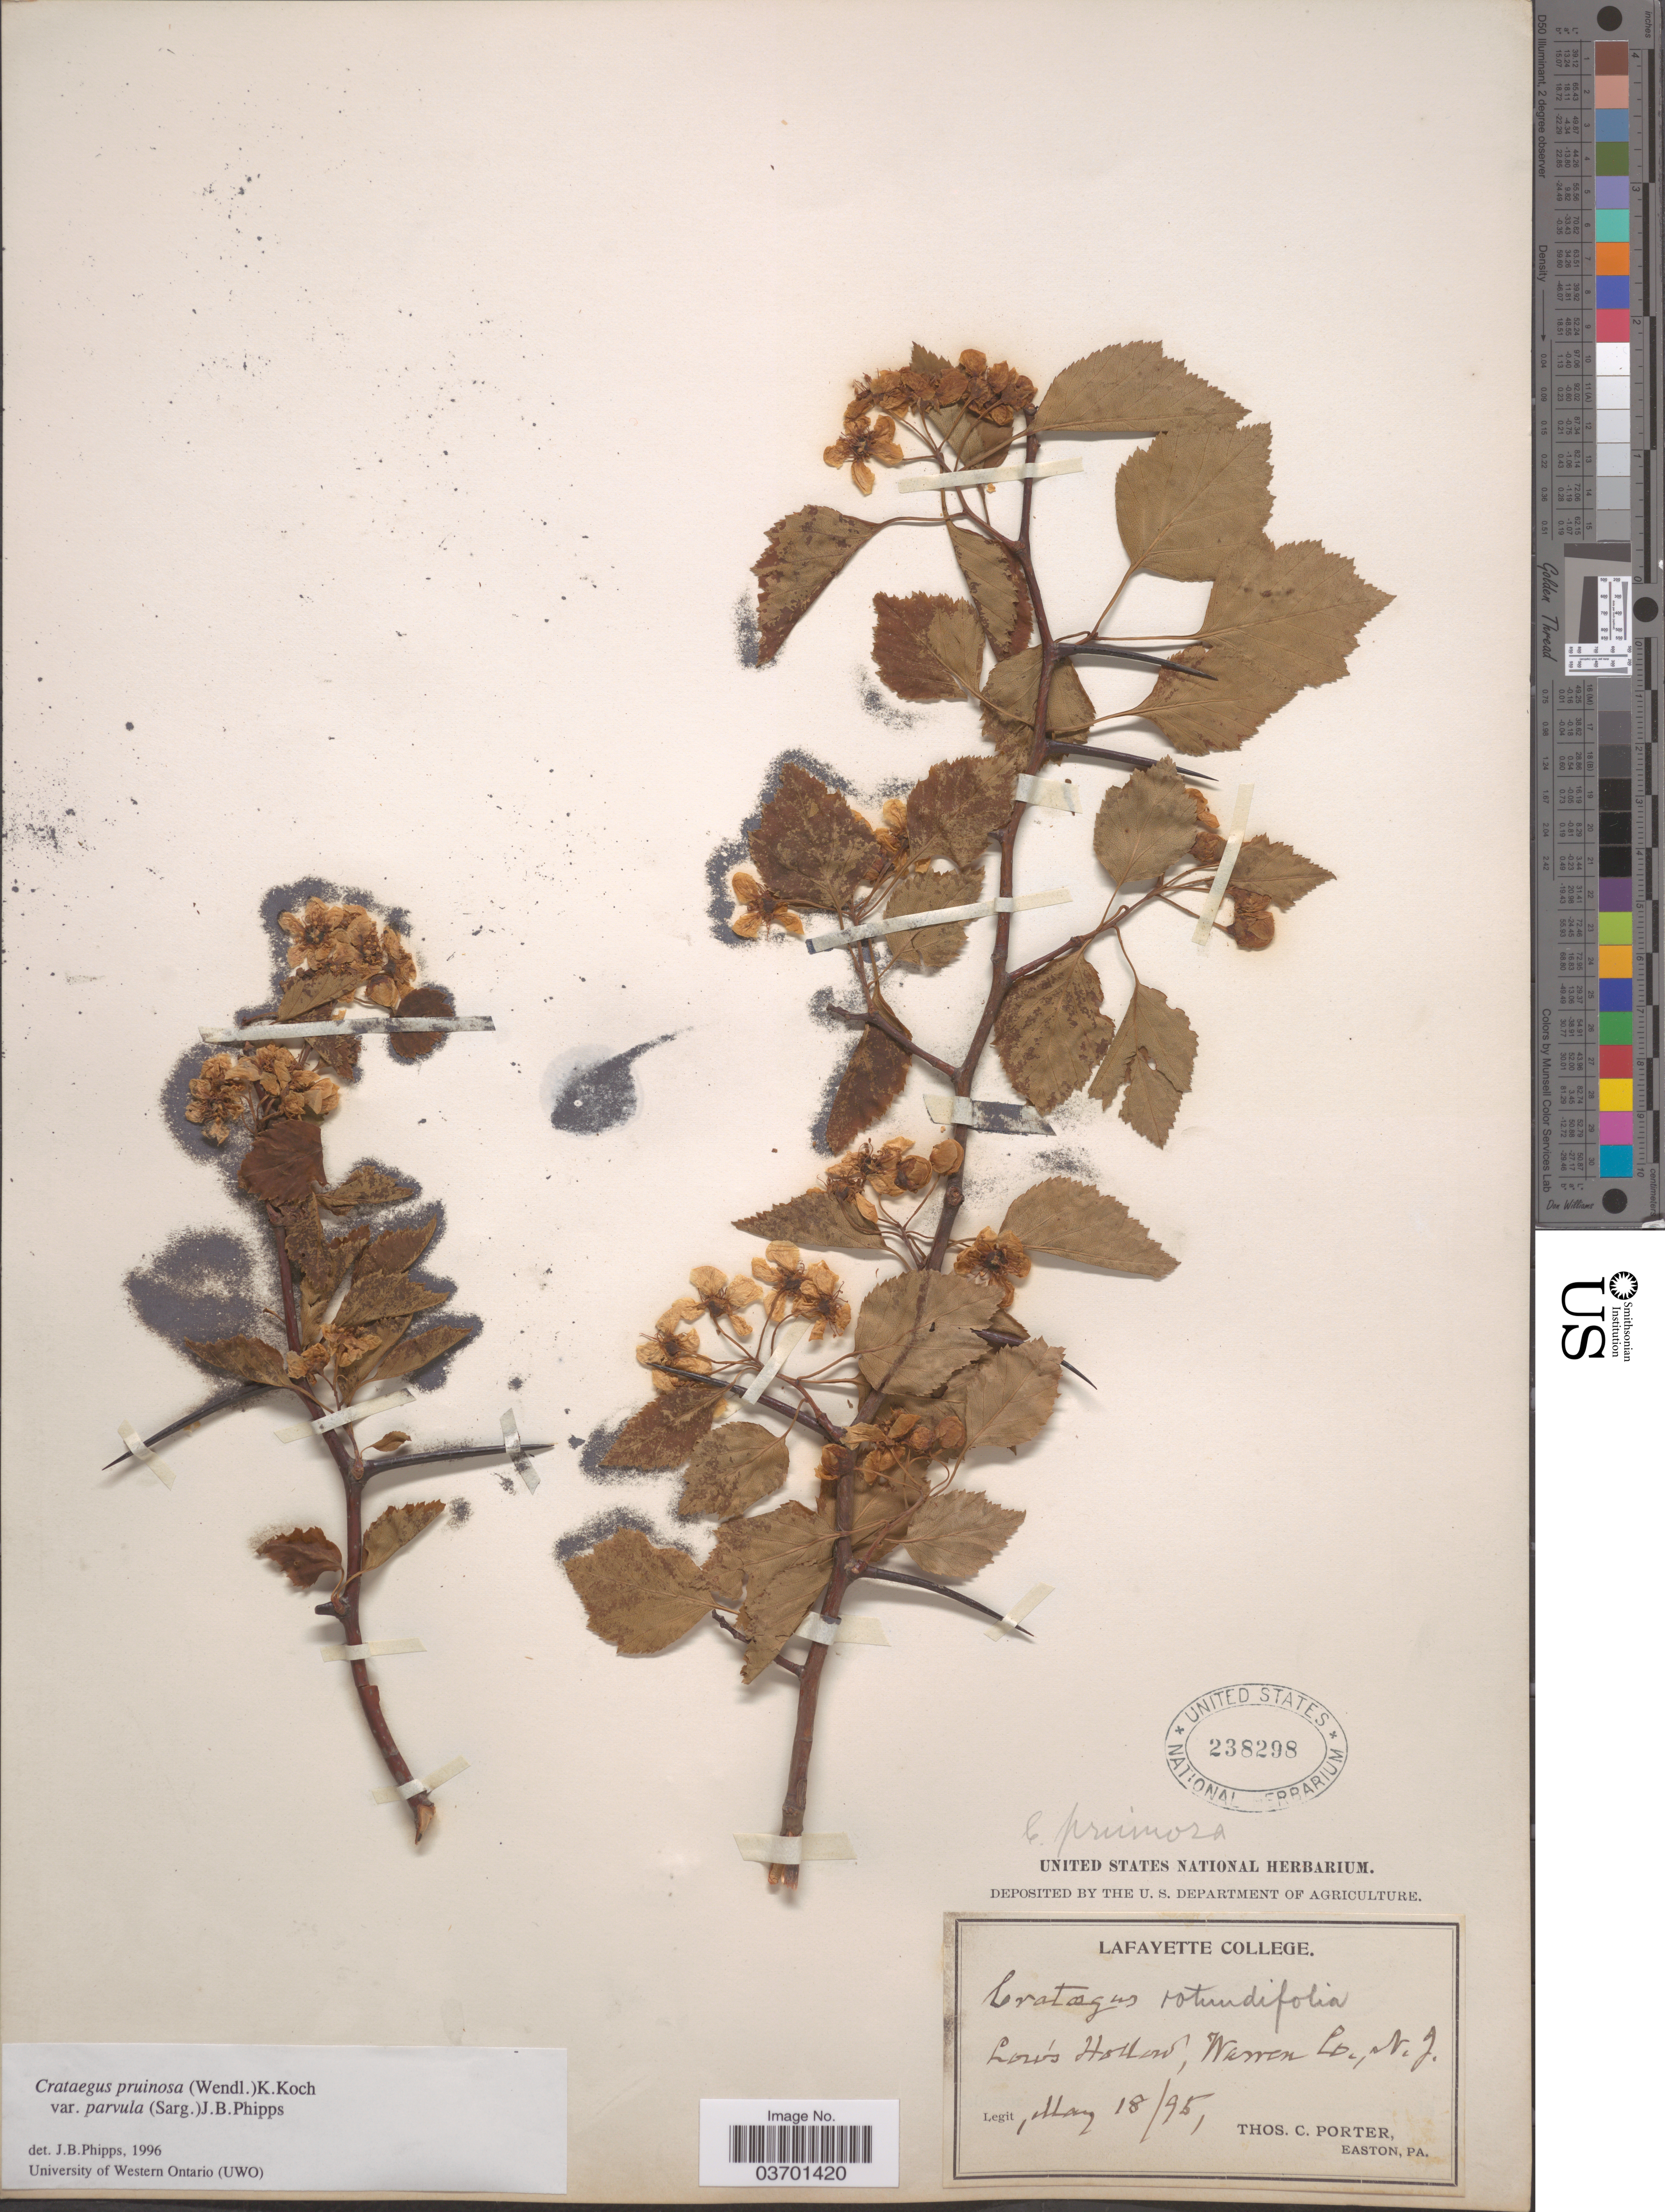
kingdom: Plantae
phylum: Tracheophyta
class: Magnoliopsida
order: Rosales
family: Rosaceae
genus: Crataegus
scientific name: Crataegus pruinosa var. parvula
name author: (Sarg.) J.B. Phipps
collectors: T. Porter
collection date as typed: Transcribed d/m/y: 18/5/95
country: United States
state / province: New Jersey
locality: Low's Hollow, Warren Co.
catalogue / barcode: US 238298